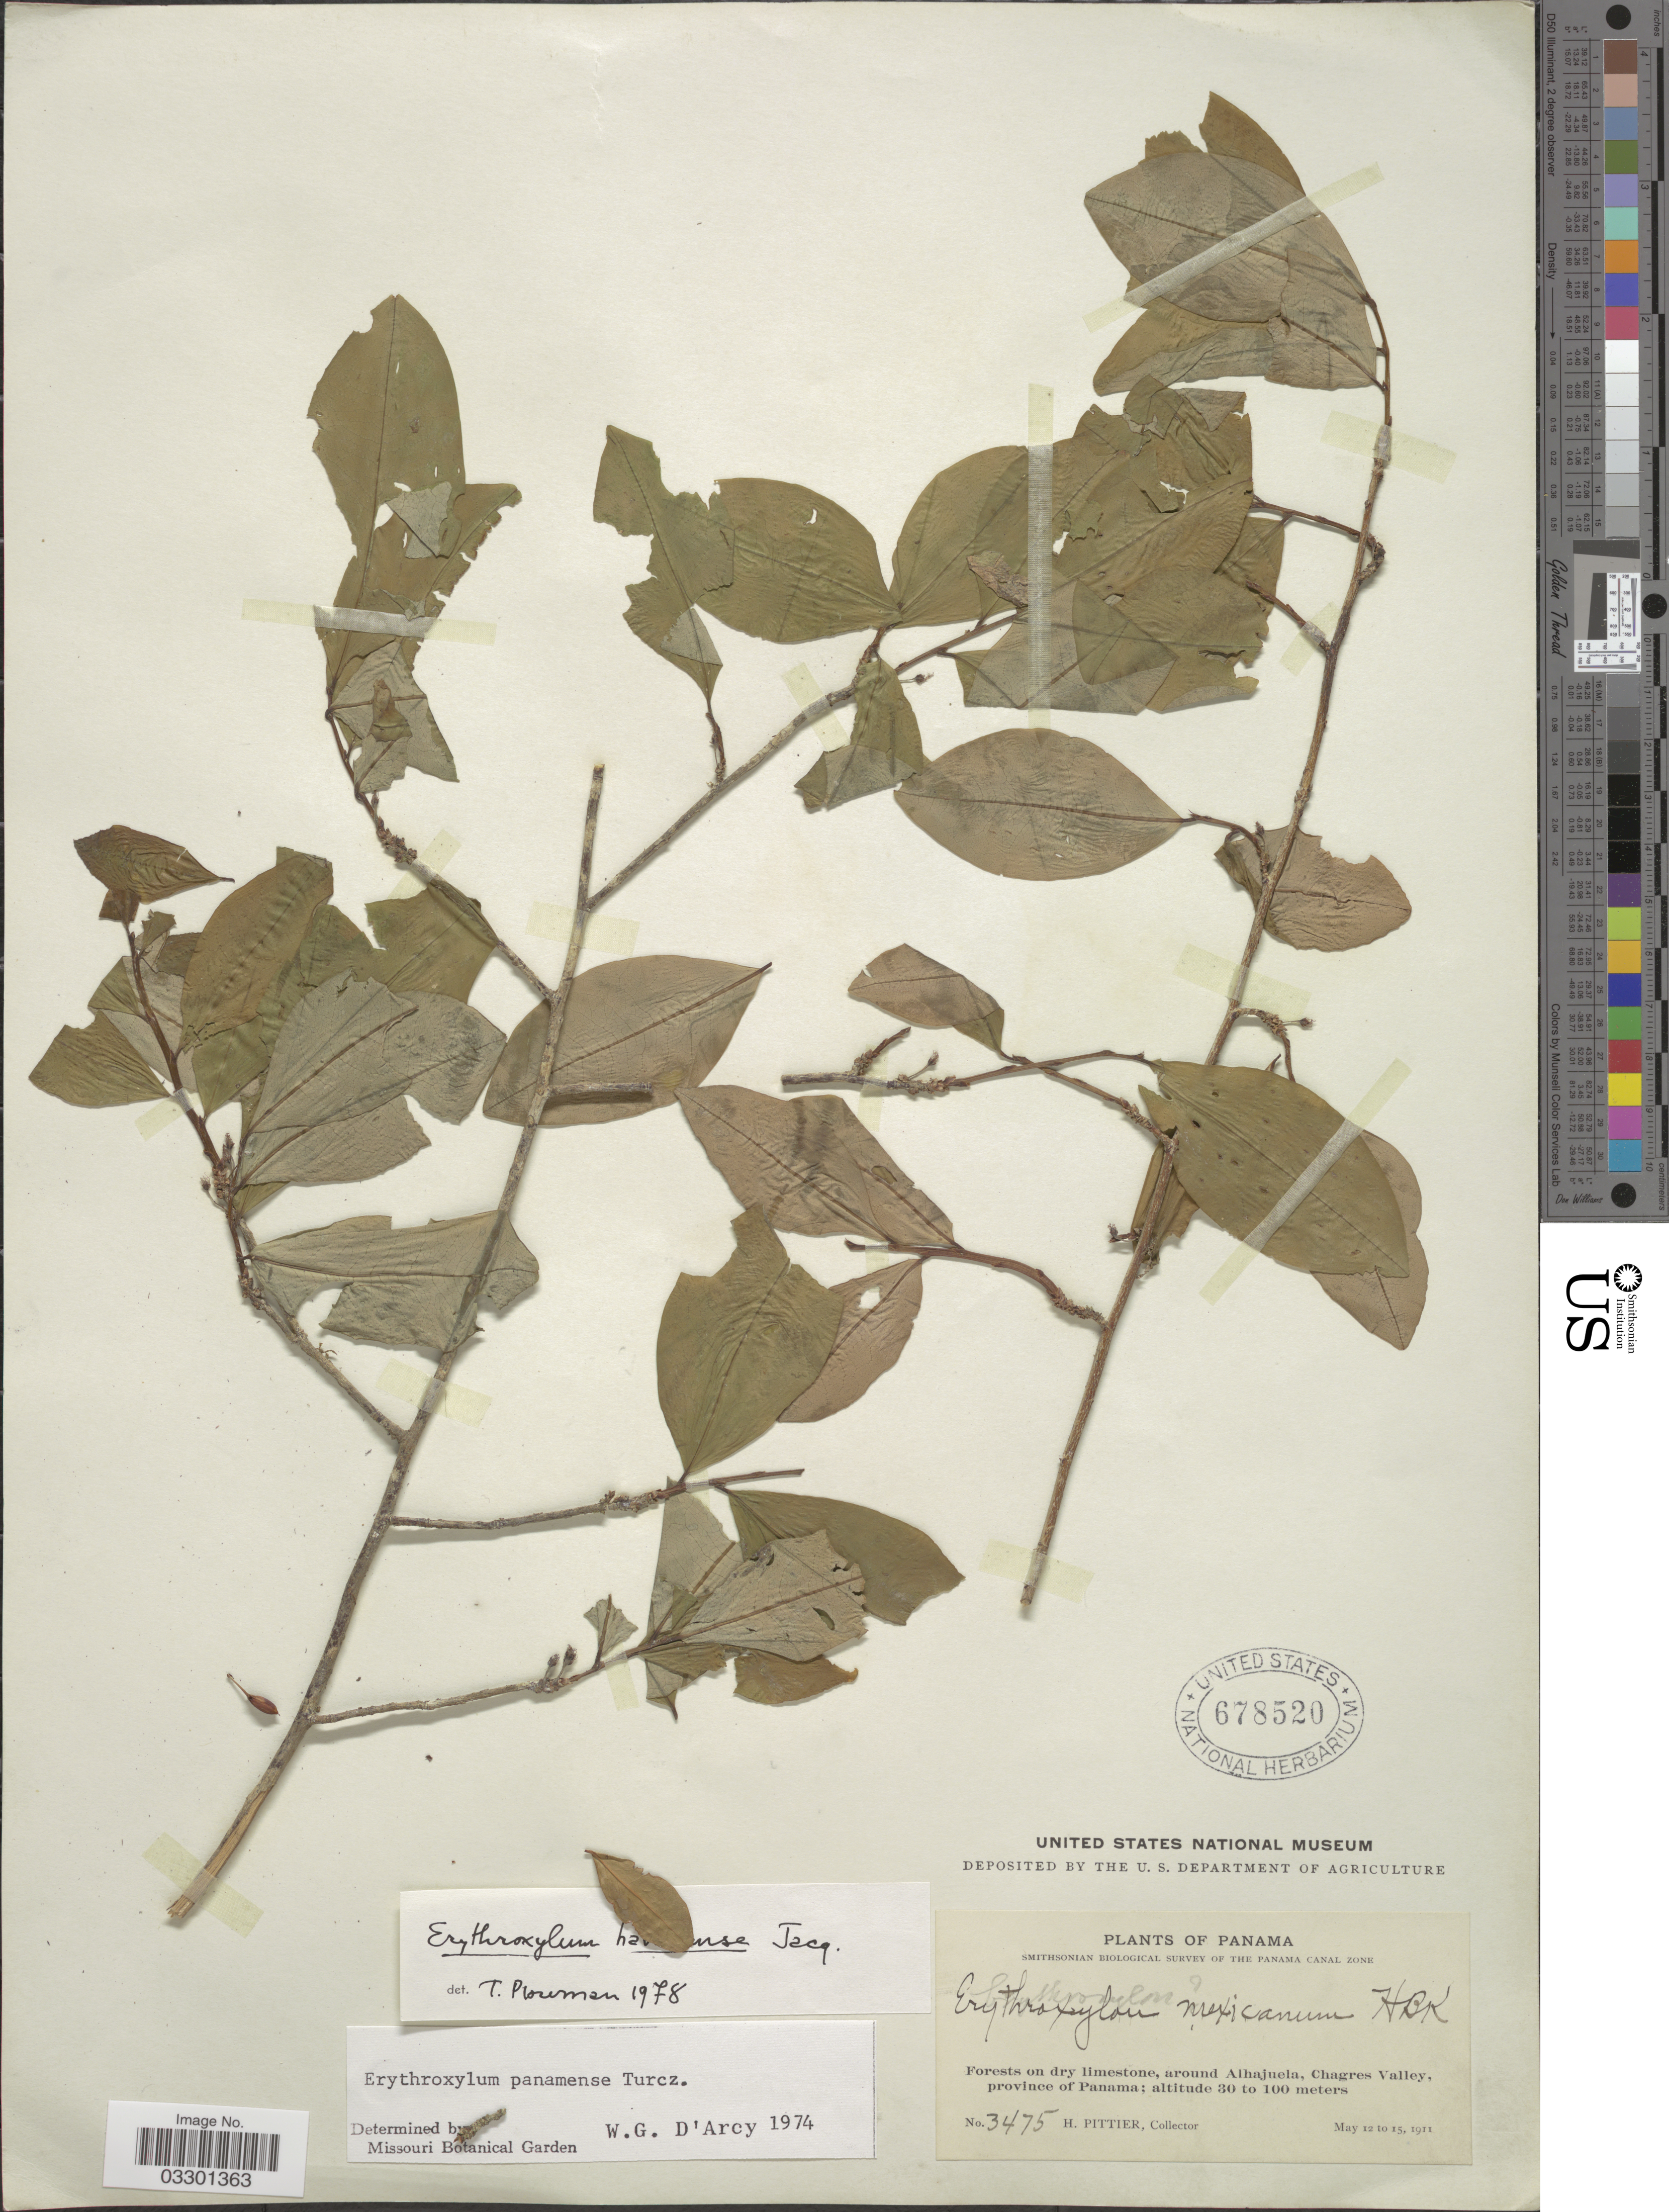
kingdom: Plantae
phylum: Tracheophyta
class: Magnoliopsida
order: Malpighiales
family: Erythroxylaceae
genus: Erythroxylum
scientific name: Erythroxylum havanense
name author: Jacq.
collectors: H. F. Pittier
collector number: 3475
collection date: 1911-05-12/1911-05-15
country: Panama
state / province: Panamá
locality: Forests on dry limestone, around Alhajuela, Chagres Valley.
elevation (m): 30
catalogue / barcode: US 678520